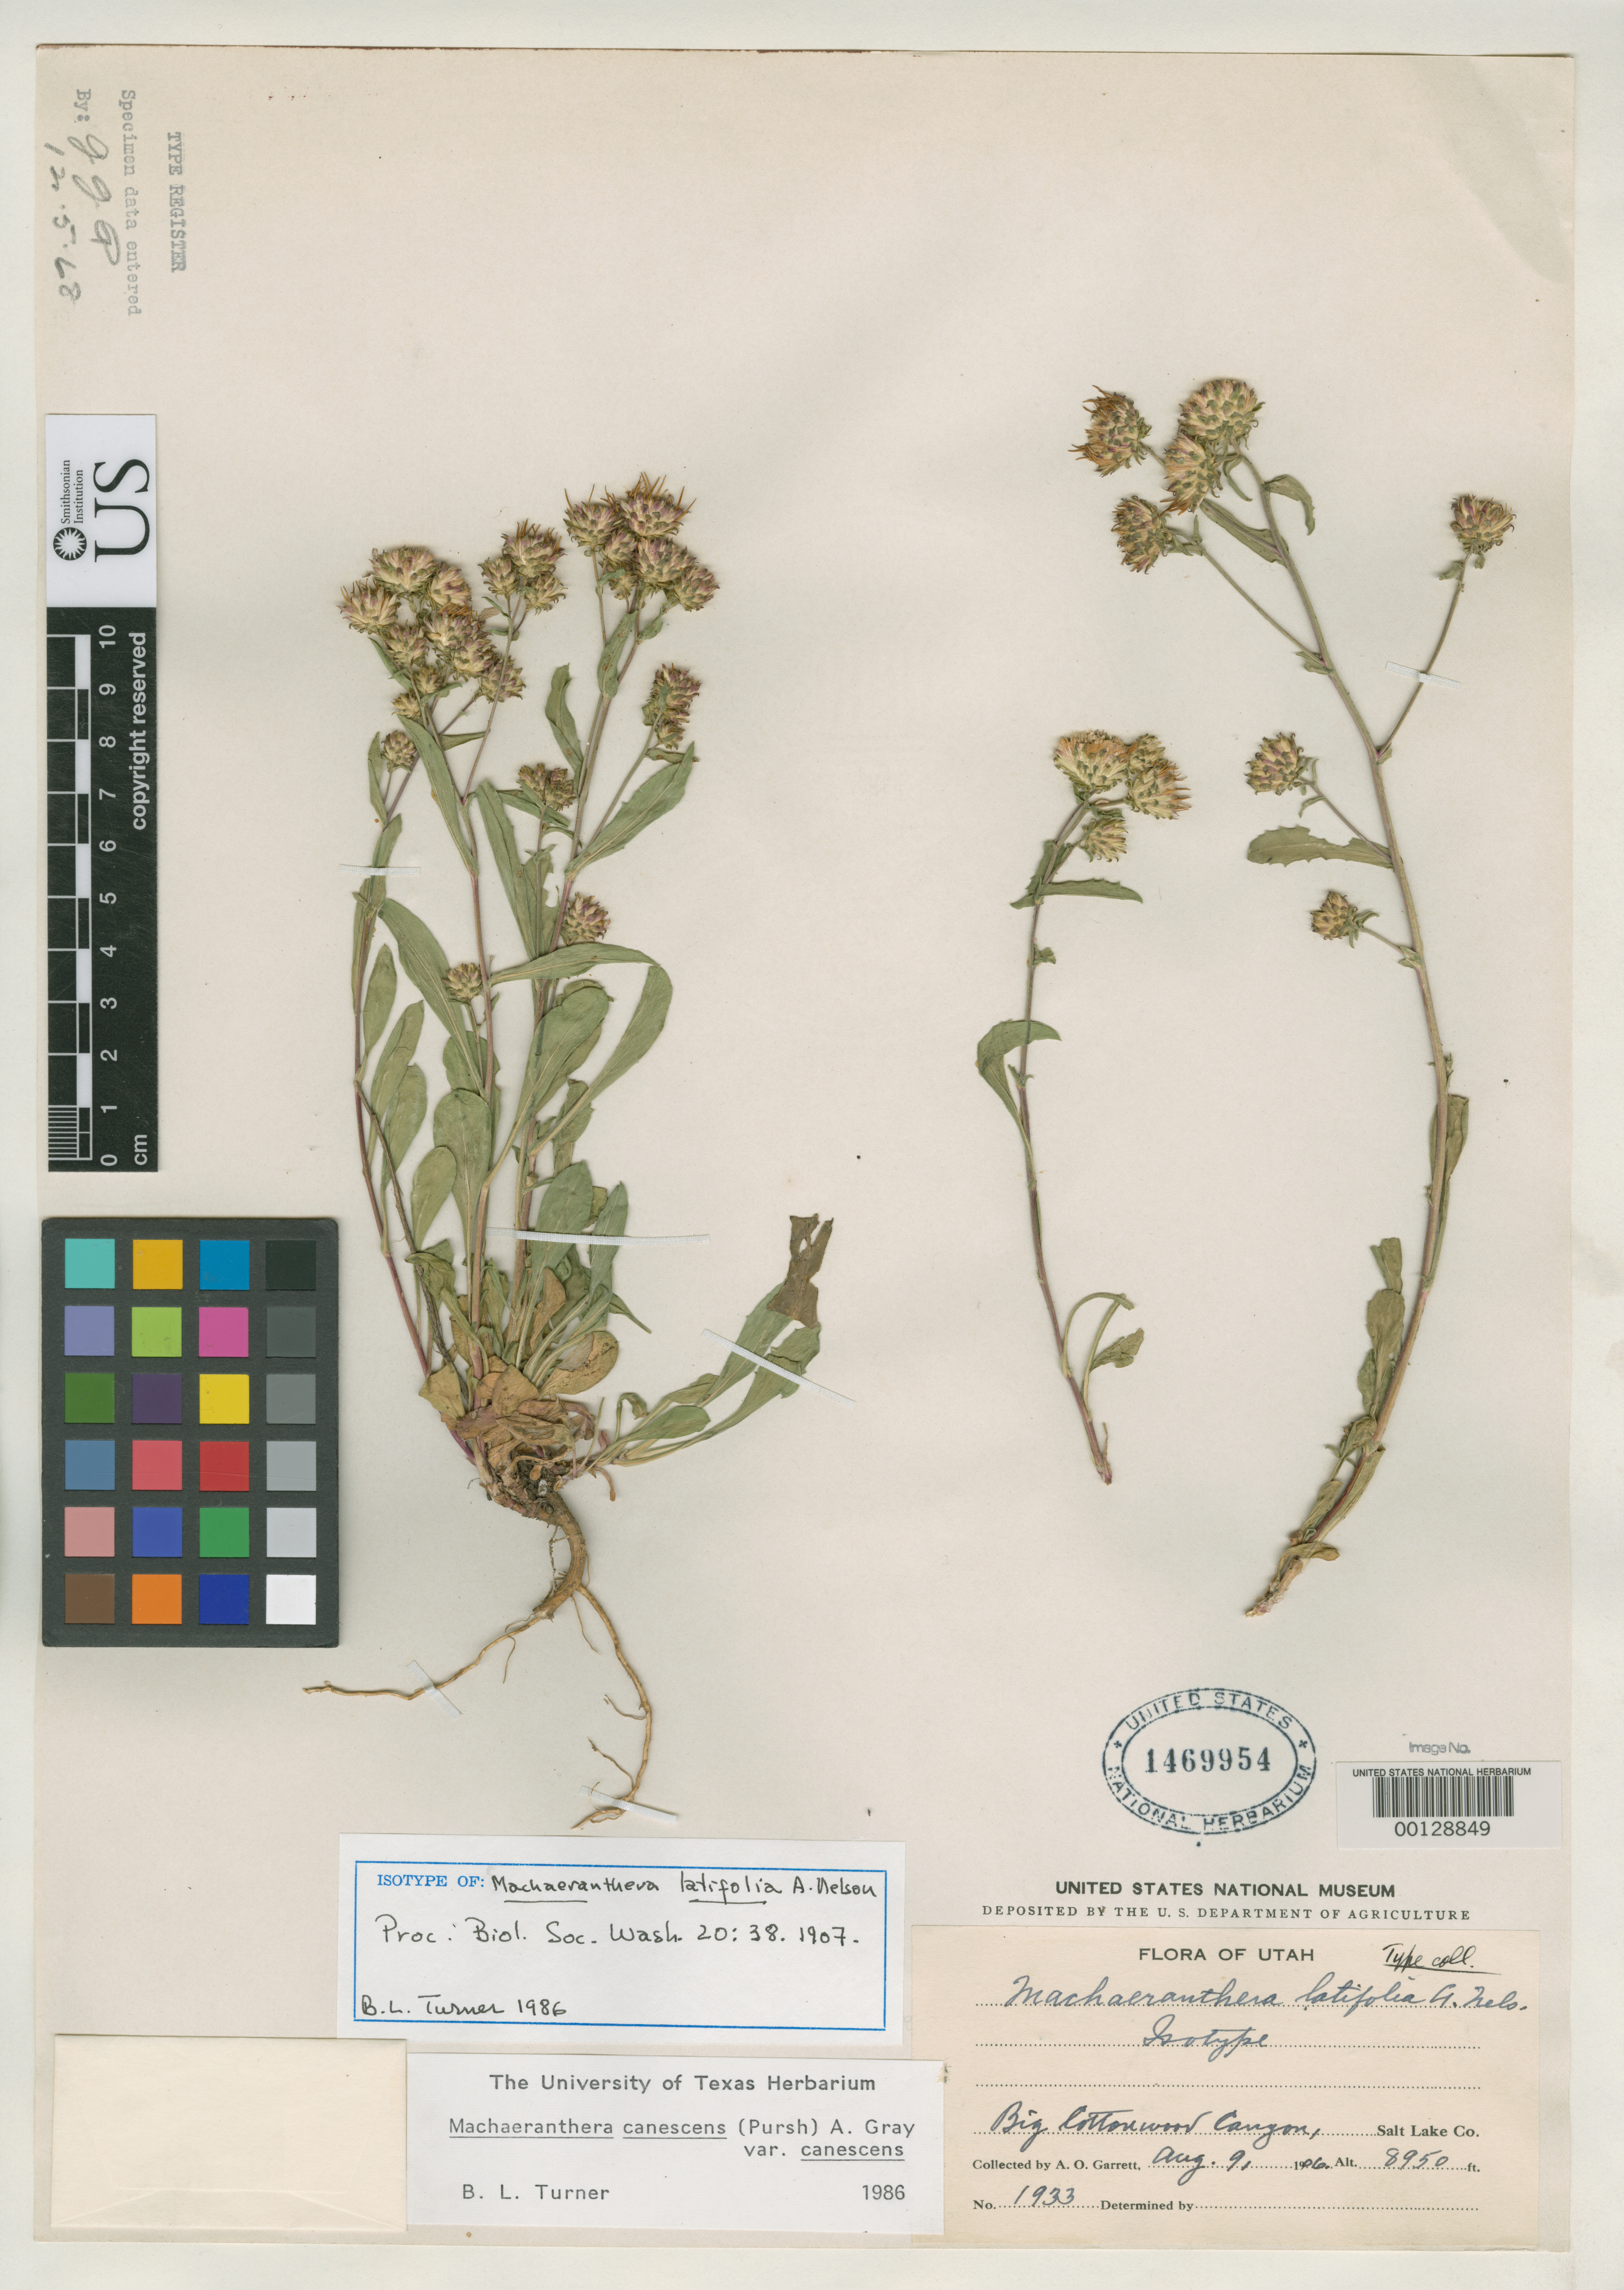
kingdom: Plantae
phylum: Tracheophyta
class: Magnoliopsida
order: Asterales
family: Asteraceae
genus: Machaeranthera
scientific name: Machaeranthera latifolia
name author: A. Nelson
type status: Isotype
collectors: A. O. Garrett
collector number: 1933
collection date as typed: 09 Aug 1906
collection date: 1906-08-09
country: United States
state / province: Utah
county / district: Salt Lake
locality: Big Cottonwood Canyon.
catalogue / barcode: US 1469954